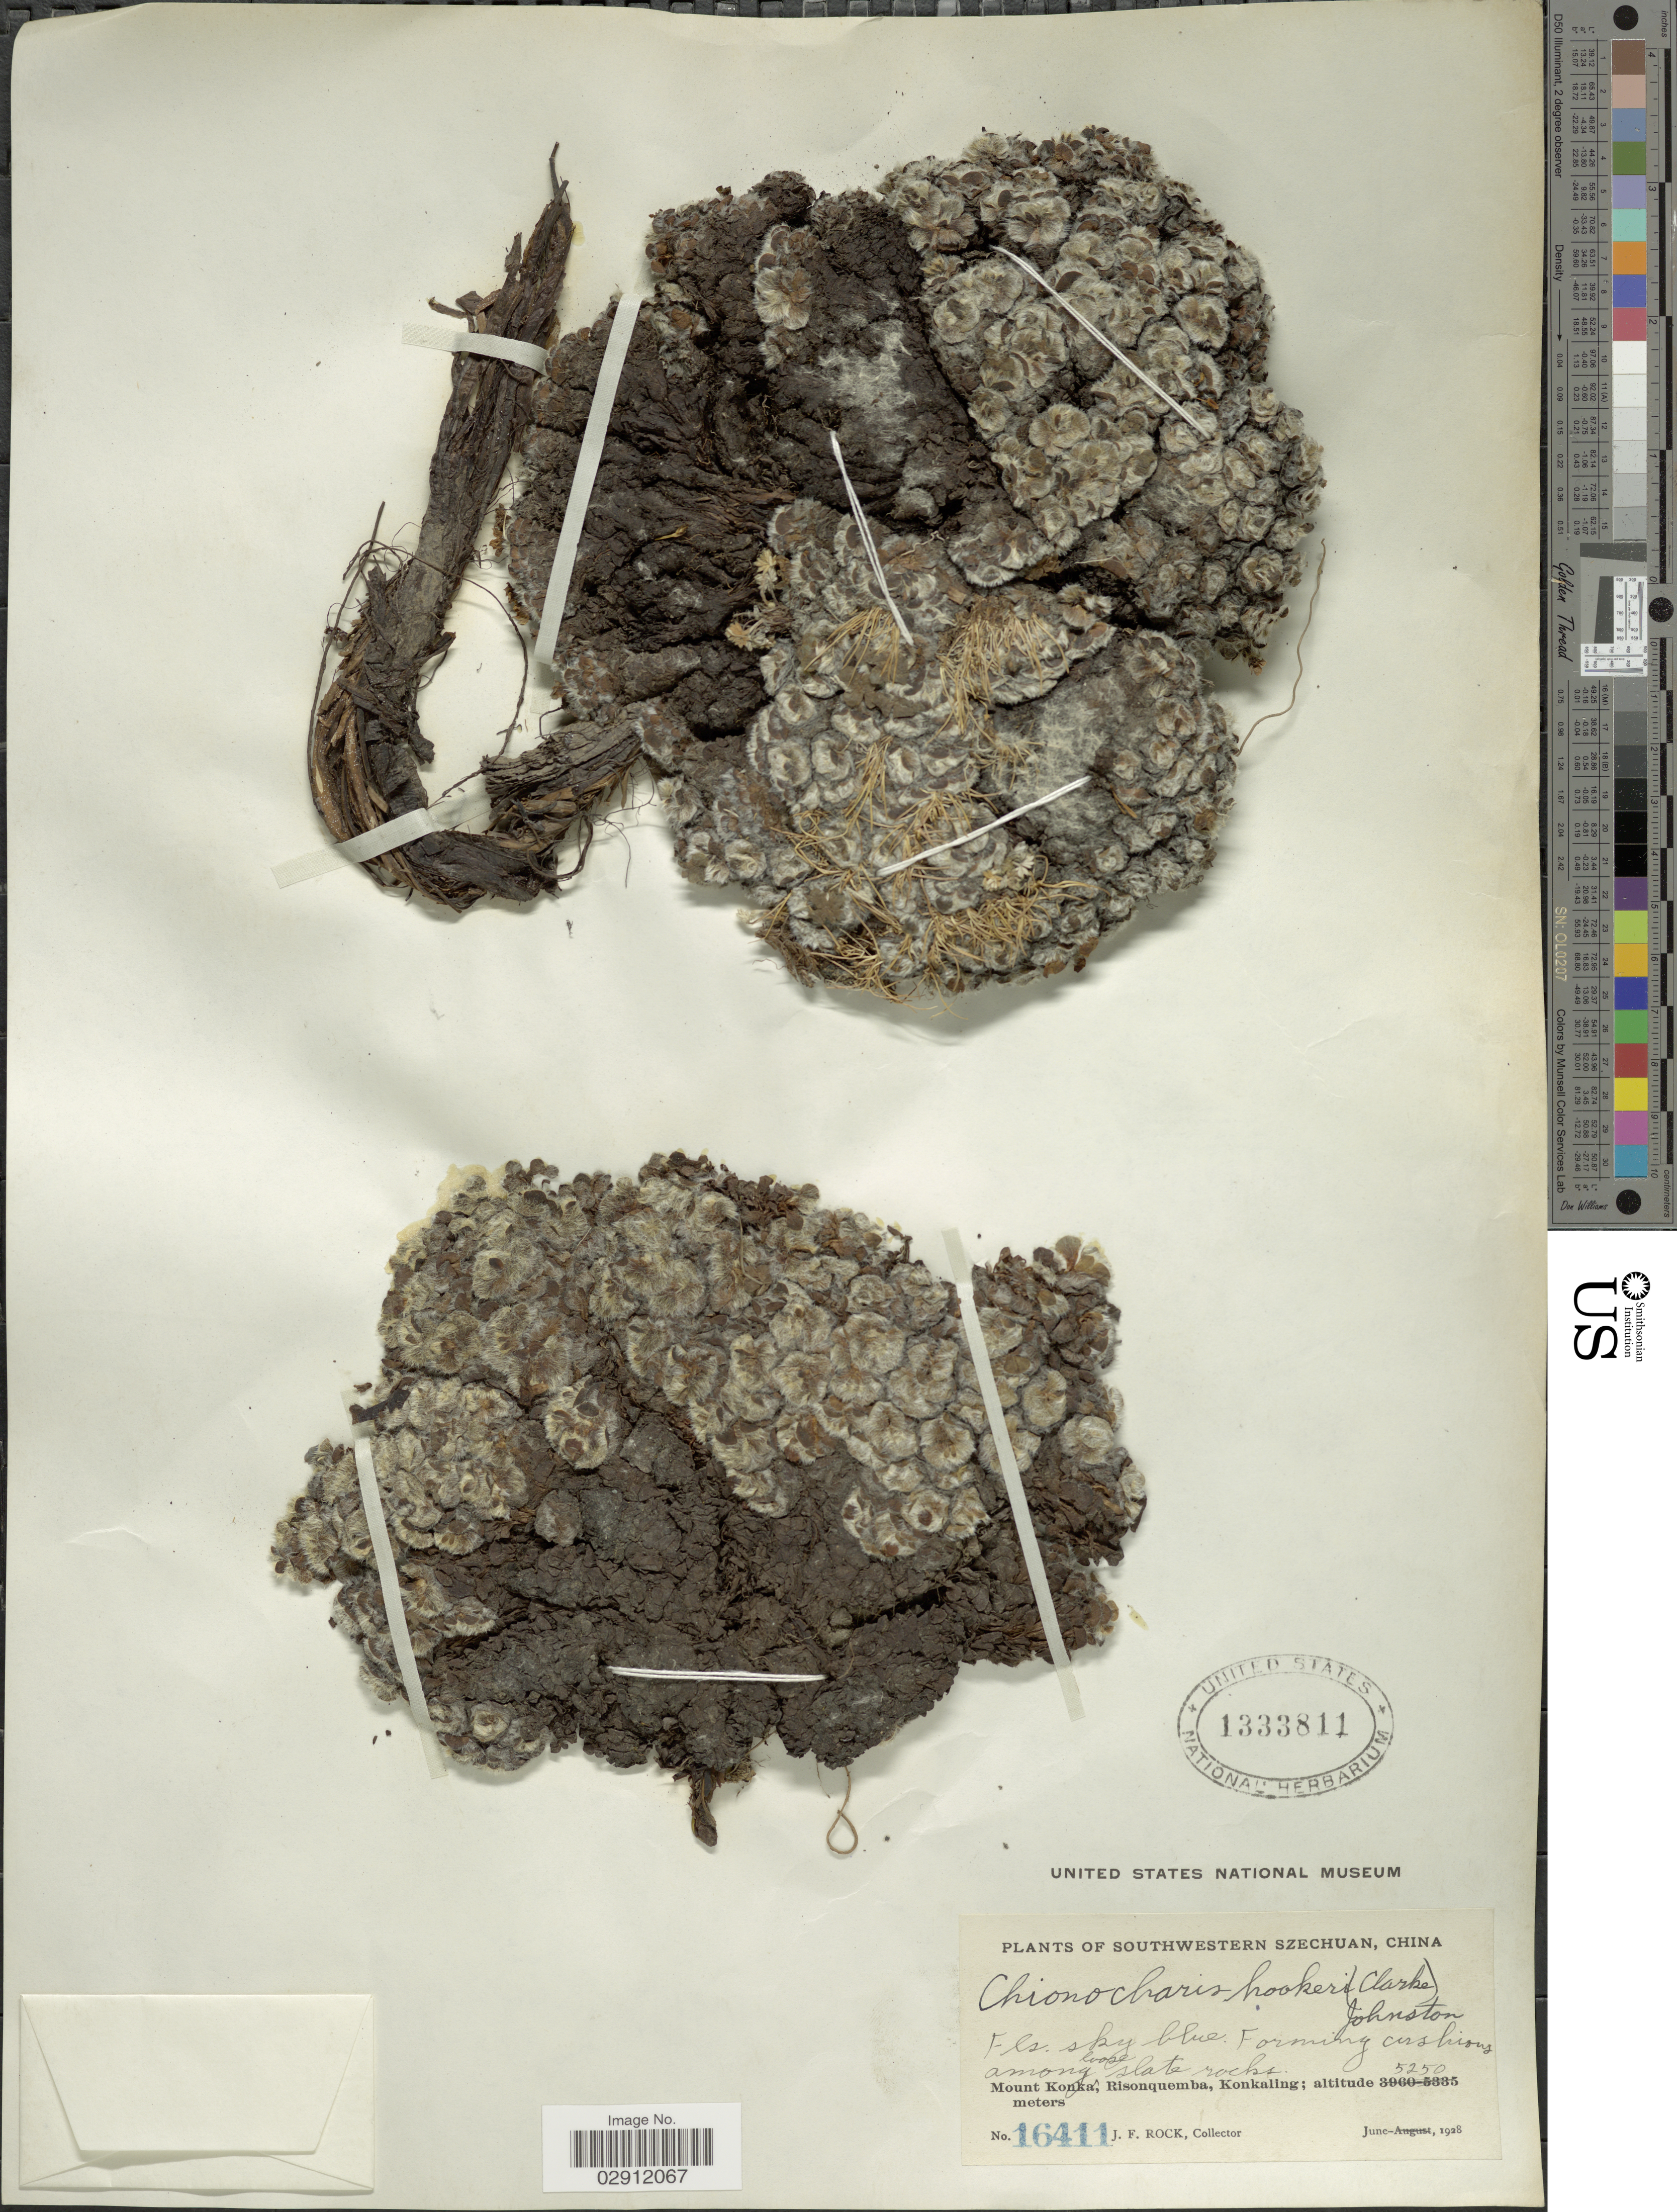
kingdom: Plantae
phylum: Tracheophyta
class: Magnoliopsida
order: Boraginales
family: Boraginaceae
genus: Chionocharis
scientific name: Chionocharis hookeri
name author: (C.B. Clarke) I.M. Johnst.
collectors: J. Rock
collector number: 16411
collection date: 1928-06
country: China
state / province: Sichuan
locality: Southwestern Szechuan. Mount Konka, Risonquemba, Konkaling.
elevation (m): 5250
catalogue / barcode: US 1333811